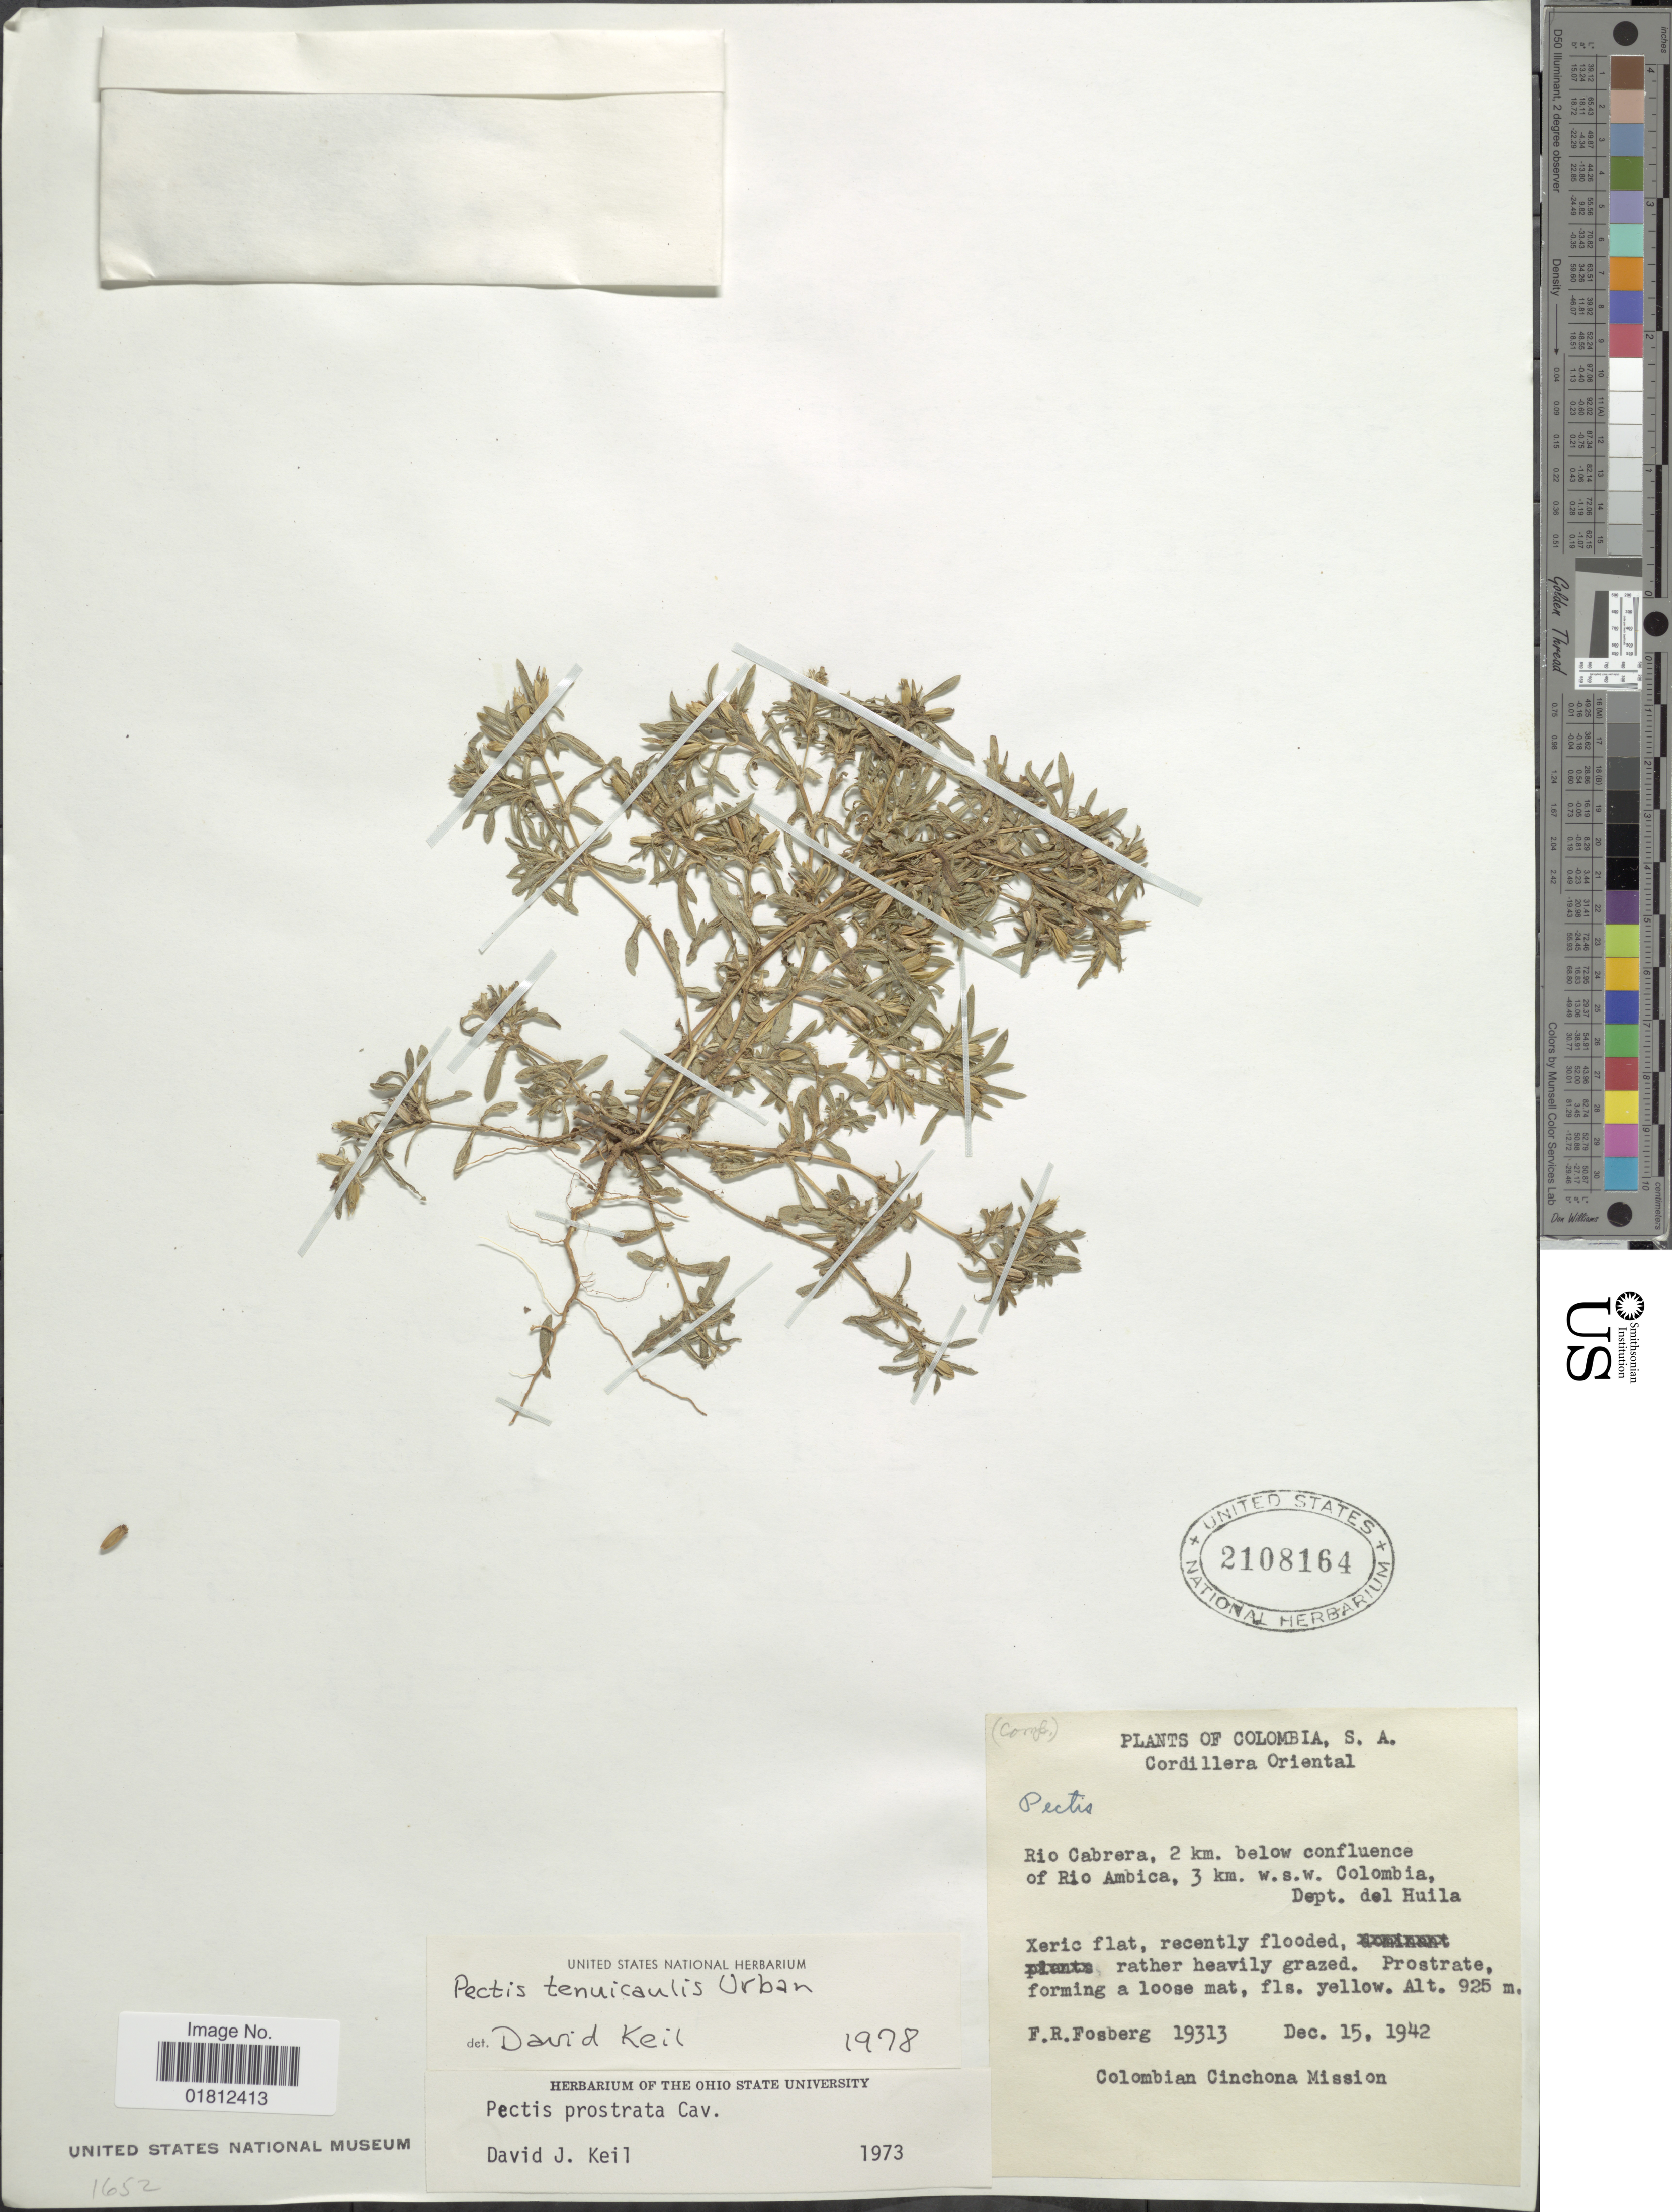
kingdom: Plantae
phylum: Tracheophyta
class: Magnoliopsida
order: Asterales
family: Asteraceae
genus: Pectis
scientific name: Pectis tenuicaulis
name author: Urb.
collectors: F. R. Fosberg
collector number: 19313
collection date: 1942-12-15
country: Colombia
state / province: Huila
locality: Cordillera Oriental, Rio Cabrera, 2 km. below confluence of Rio Ambica, 3 km. w.s.w. Columbia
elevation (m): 925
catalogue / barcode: US 2108164